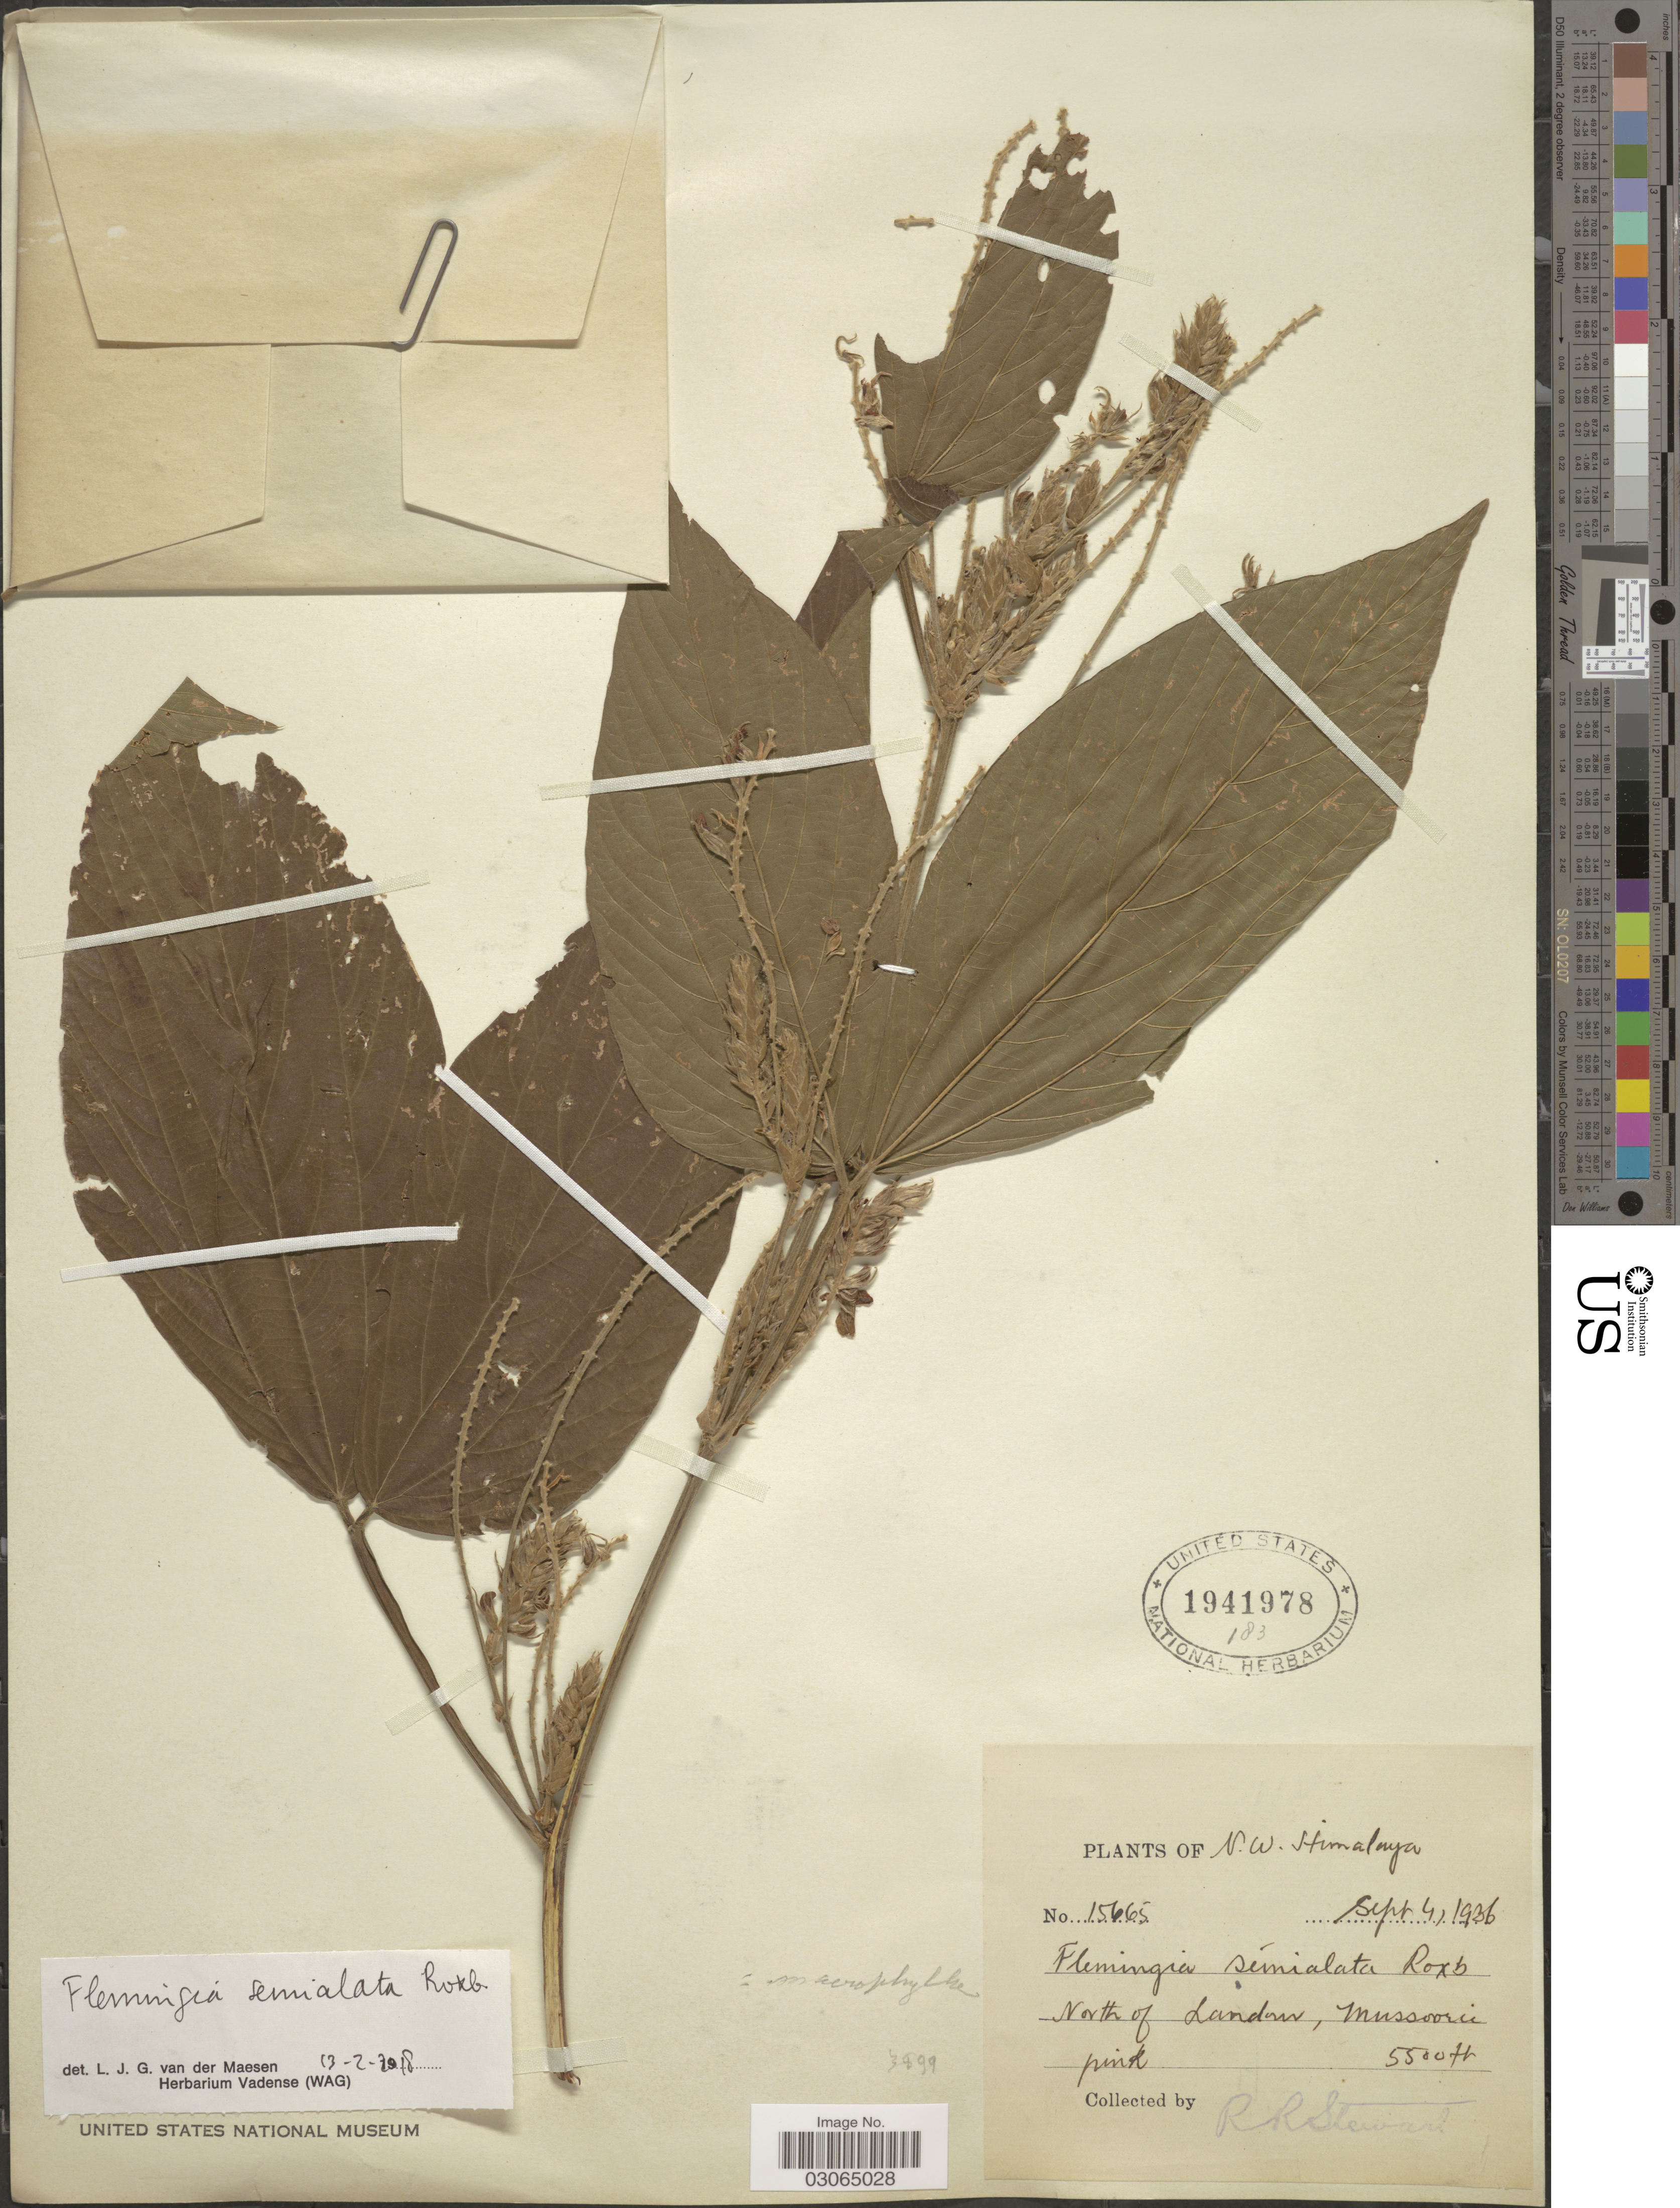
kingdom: Plantae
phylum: Tracheophyta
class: Magnoliopsida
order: Fabales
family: Fabaceae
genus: Flemingia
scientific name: Flemingia semialata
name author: Roxb.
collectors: R. Stewart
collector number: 15665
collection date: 1936-09-04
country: India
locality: N.W. Himalaya. North of Landour, Mussoorie.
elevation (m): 1676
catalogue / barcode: US 1941978